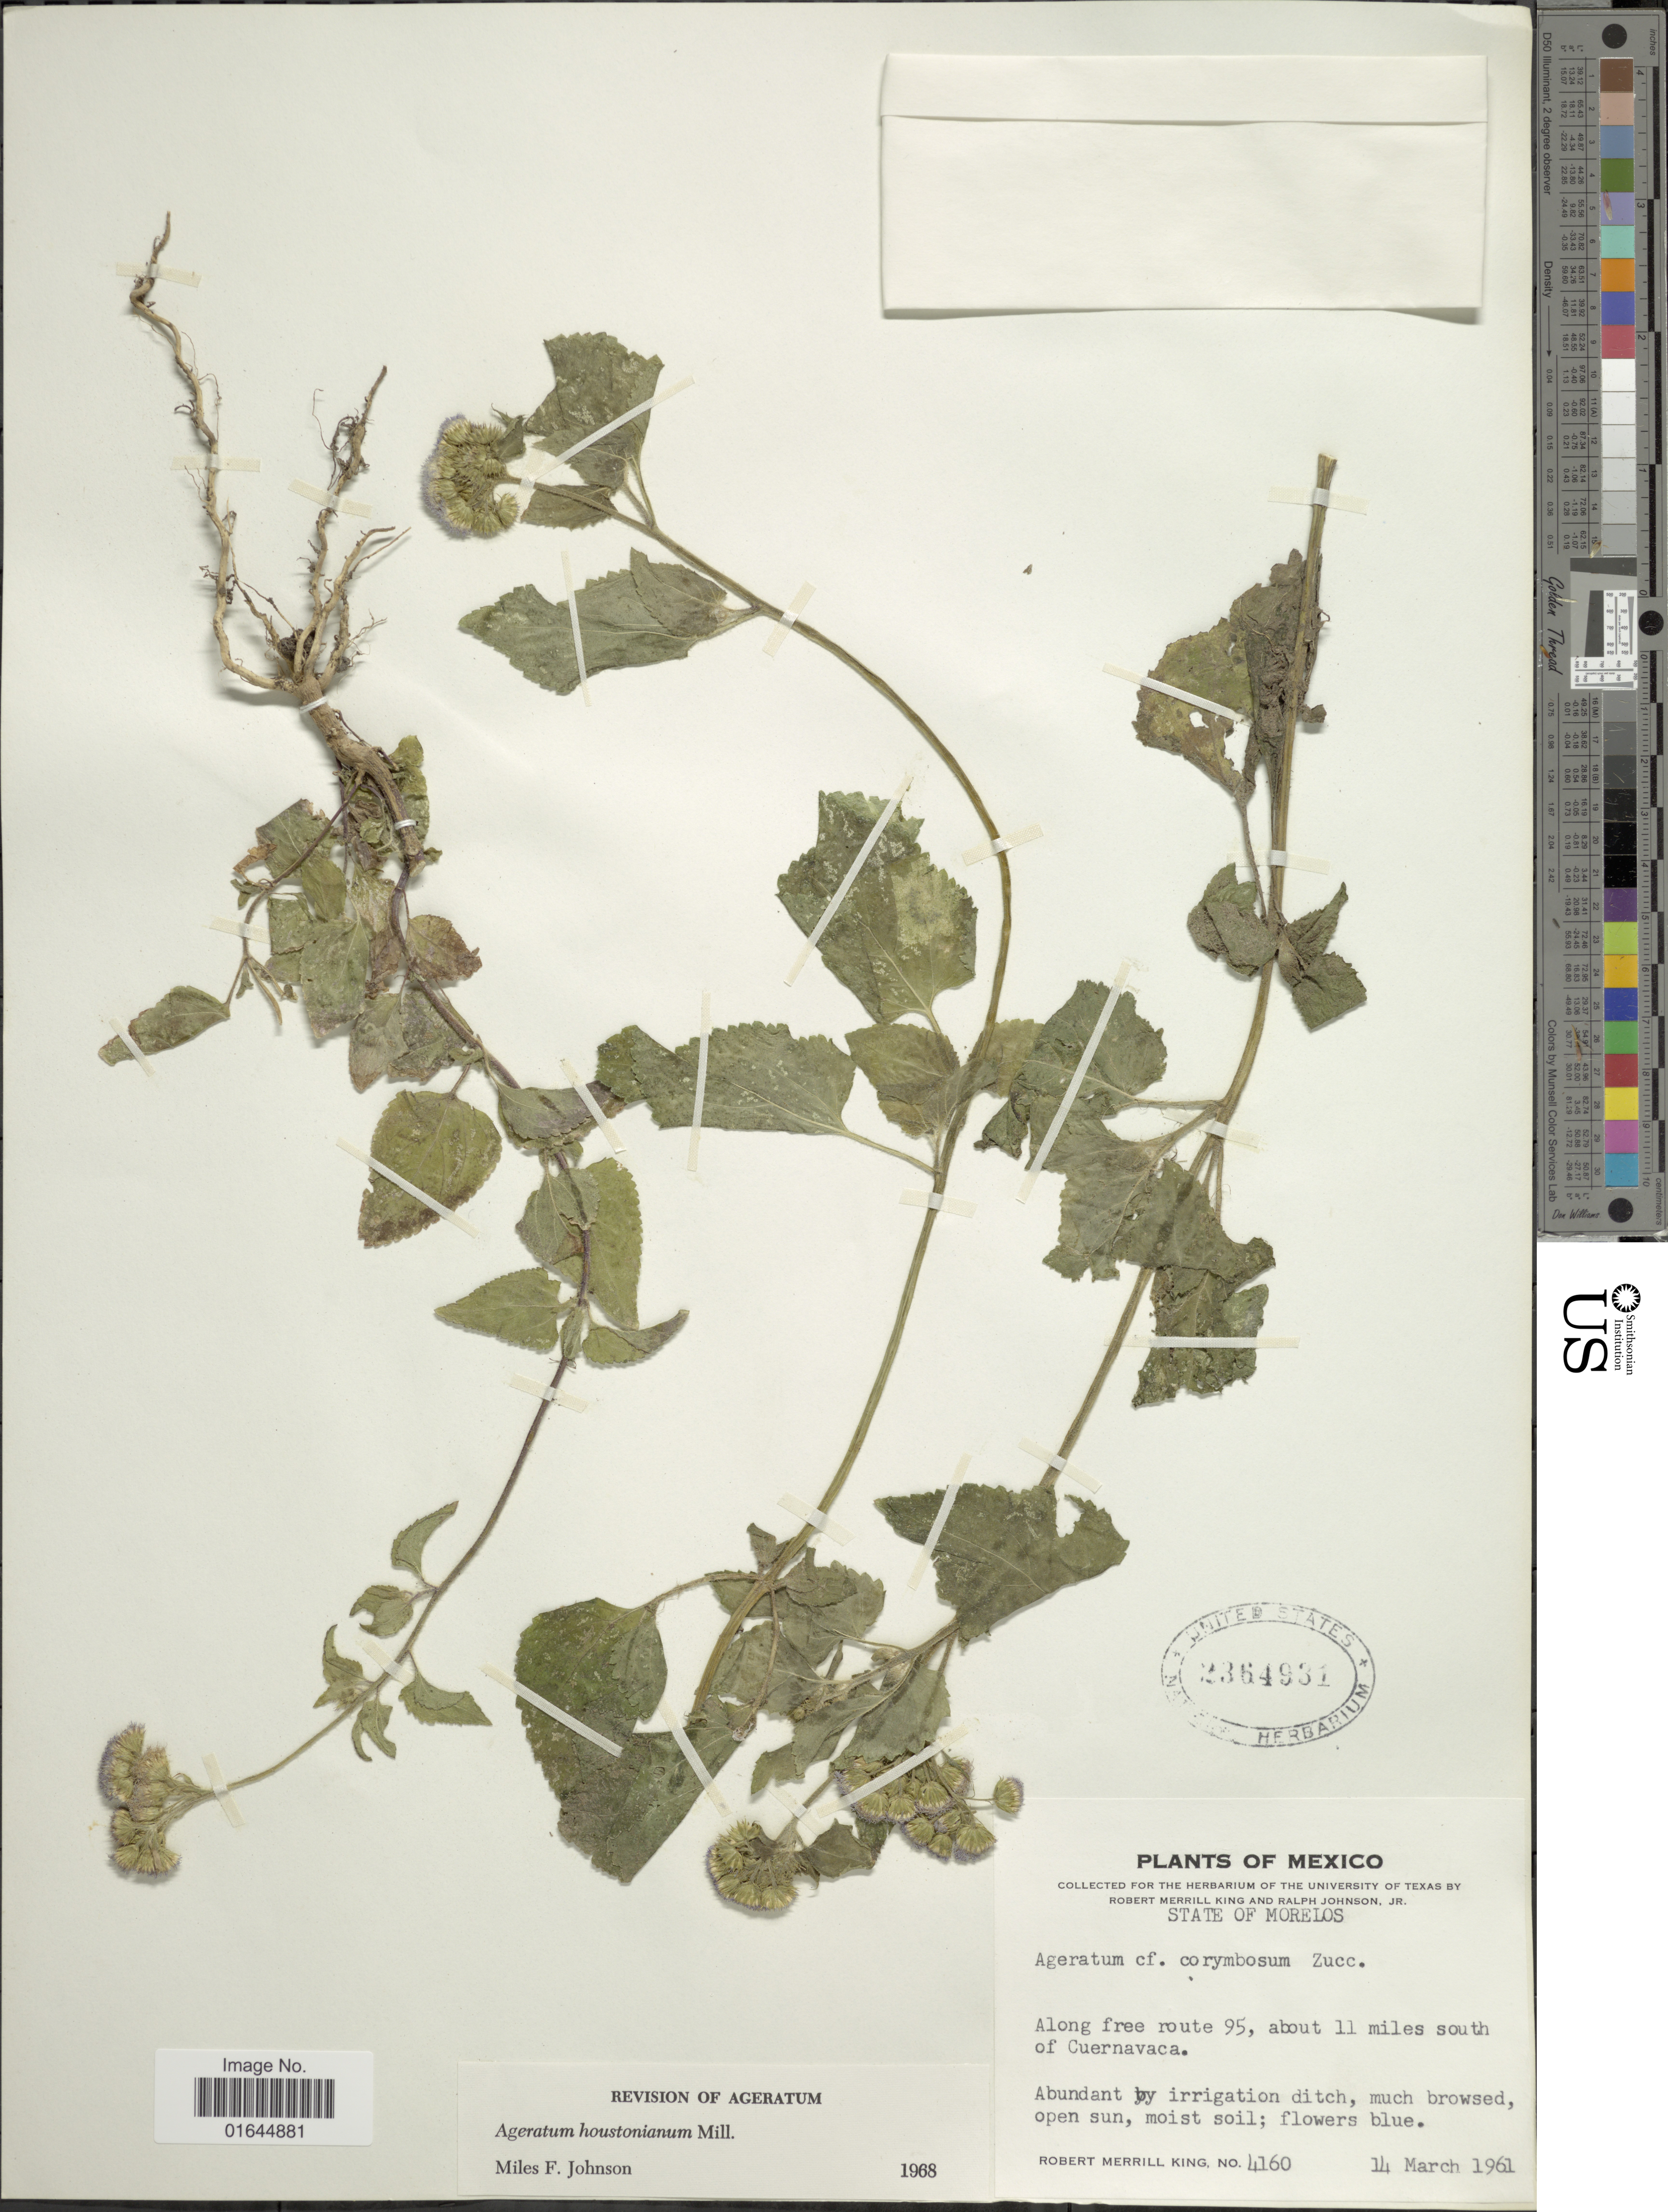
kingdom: Plantae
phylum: Tracheophyta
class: Magnoliopsida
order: Asterales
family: Asteraceae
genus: Ageratum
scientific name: Ageratum houstonianum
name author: Mill.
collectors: R. M. King & R. Johnson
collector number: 4160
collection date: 1961-03-14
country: Mexico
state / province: Morelos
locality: Along route 95, about 11 miles south of Cuernavaca.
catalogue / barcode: US 2364931